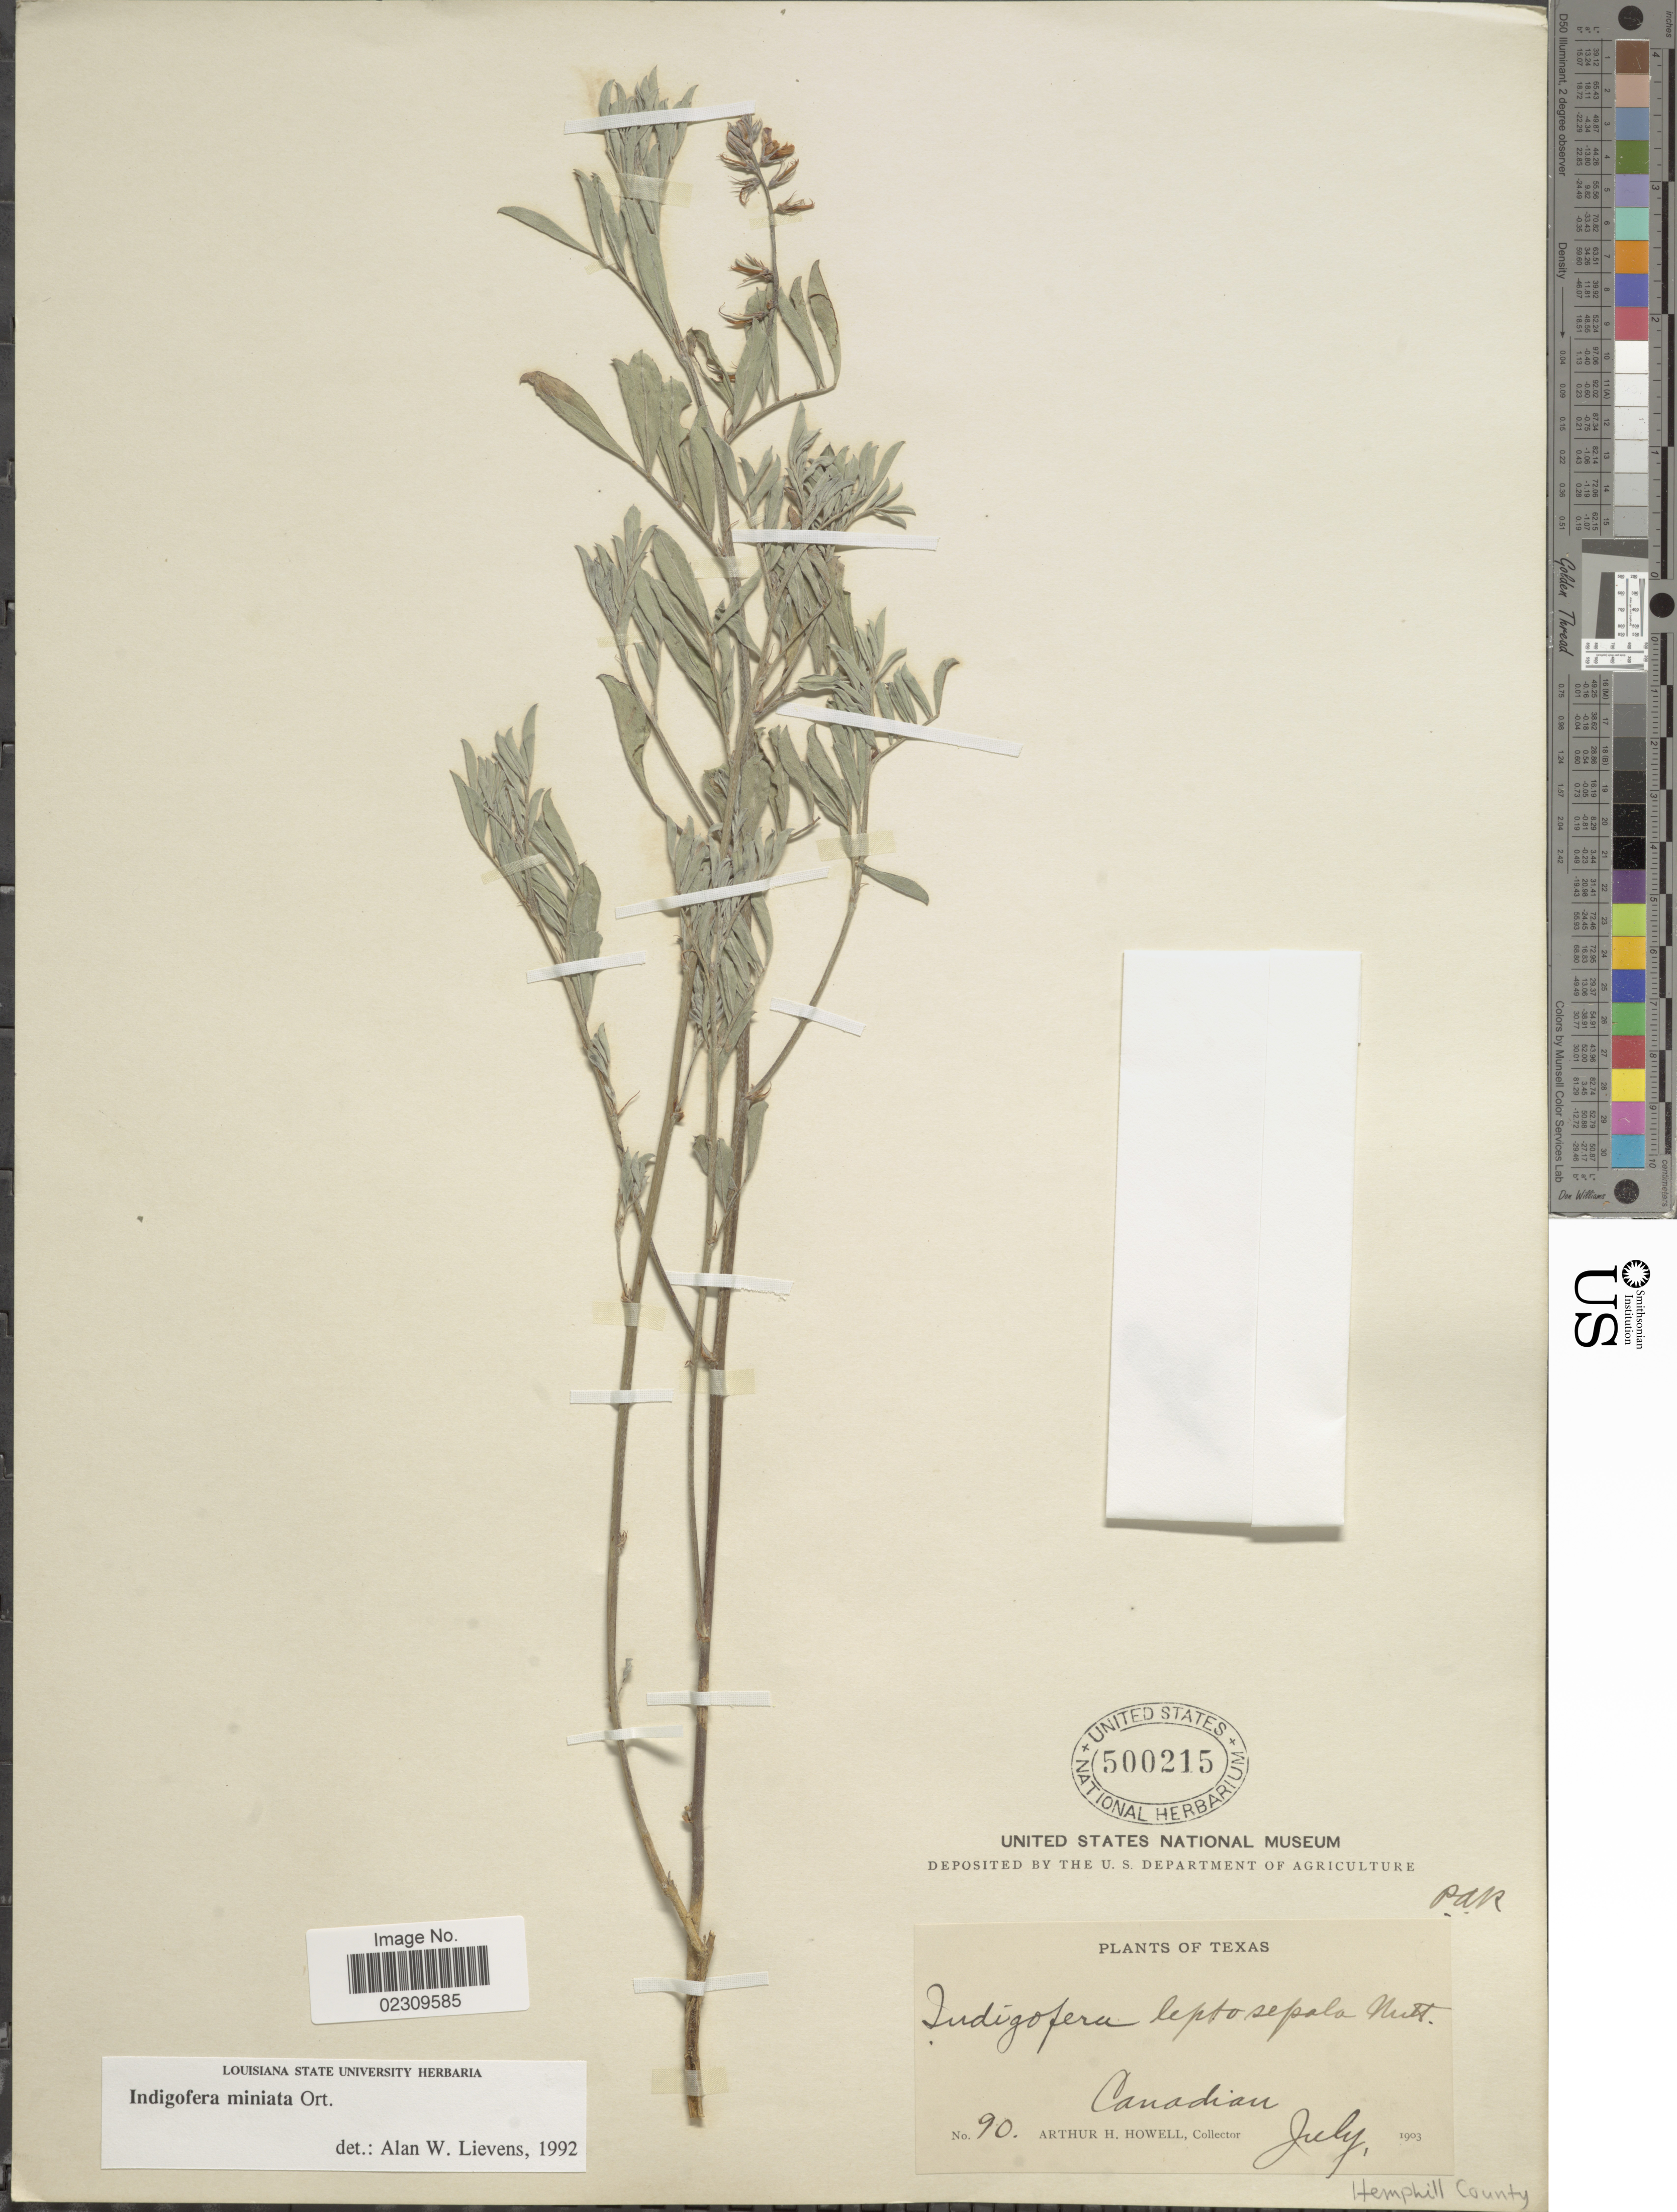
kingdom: Plantae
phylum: Tracheophyta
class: Magnoliopsida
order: Fabales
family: Fabaceae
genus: Indigofera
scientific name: Indigofera miniata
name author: Orteg.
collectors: A. H. Howell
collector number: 90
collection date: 1903-07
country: United States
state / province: Texas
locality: Canadian. Hemphill County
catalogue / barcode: US 500215